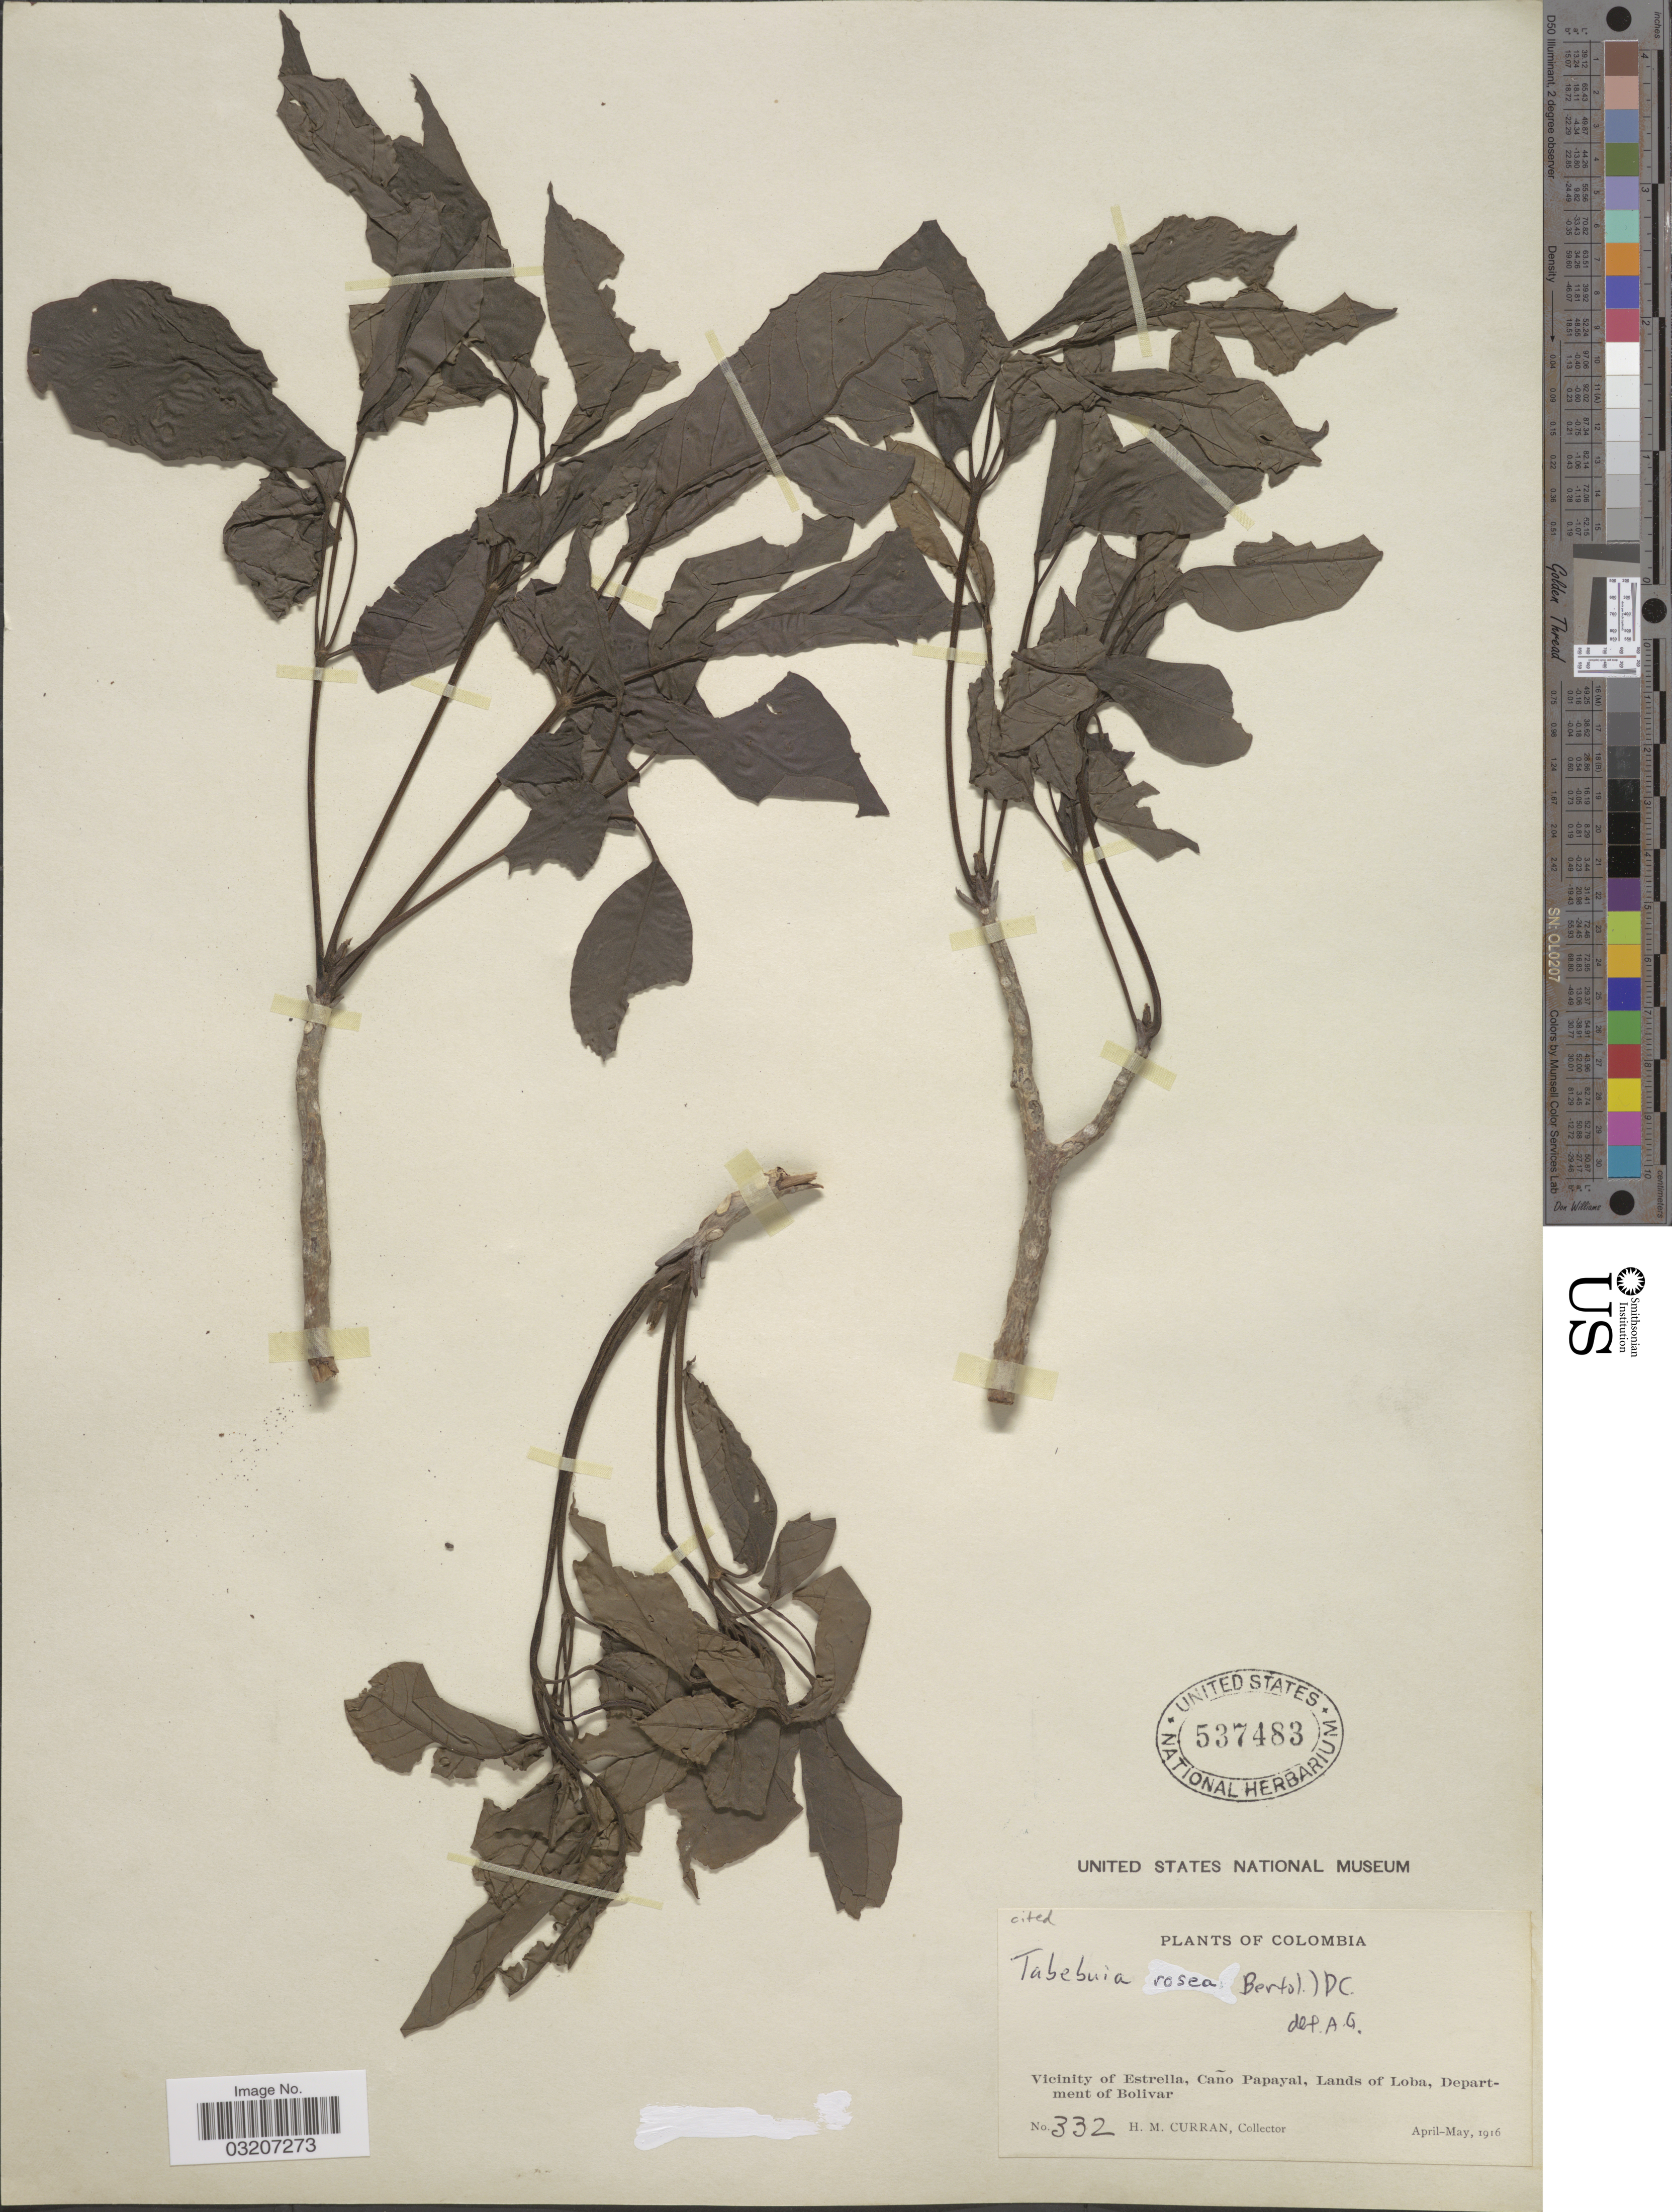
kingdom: Plantae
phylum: Tracheophyta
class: Magnoliopsida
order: Lamiales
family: Bignoniaceae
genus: Tabebuia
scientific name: Tabebuia rosea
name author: (Bertol.) DC.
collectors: H. M. Curran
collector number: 332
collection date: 1916-04/1916-05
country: Colombia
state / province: Bolívar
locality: Vicinity of Estrella, Caño Papayal, Lands of Loba, Department of Bolivar.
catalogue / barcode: US 537483